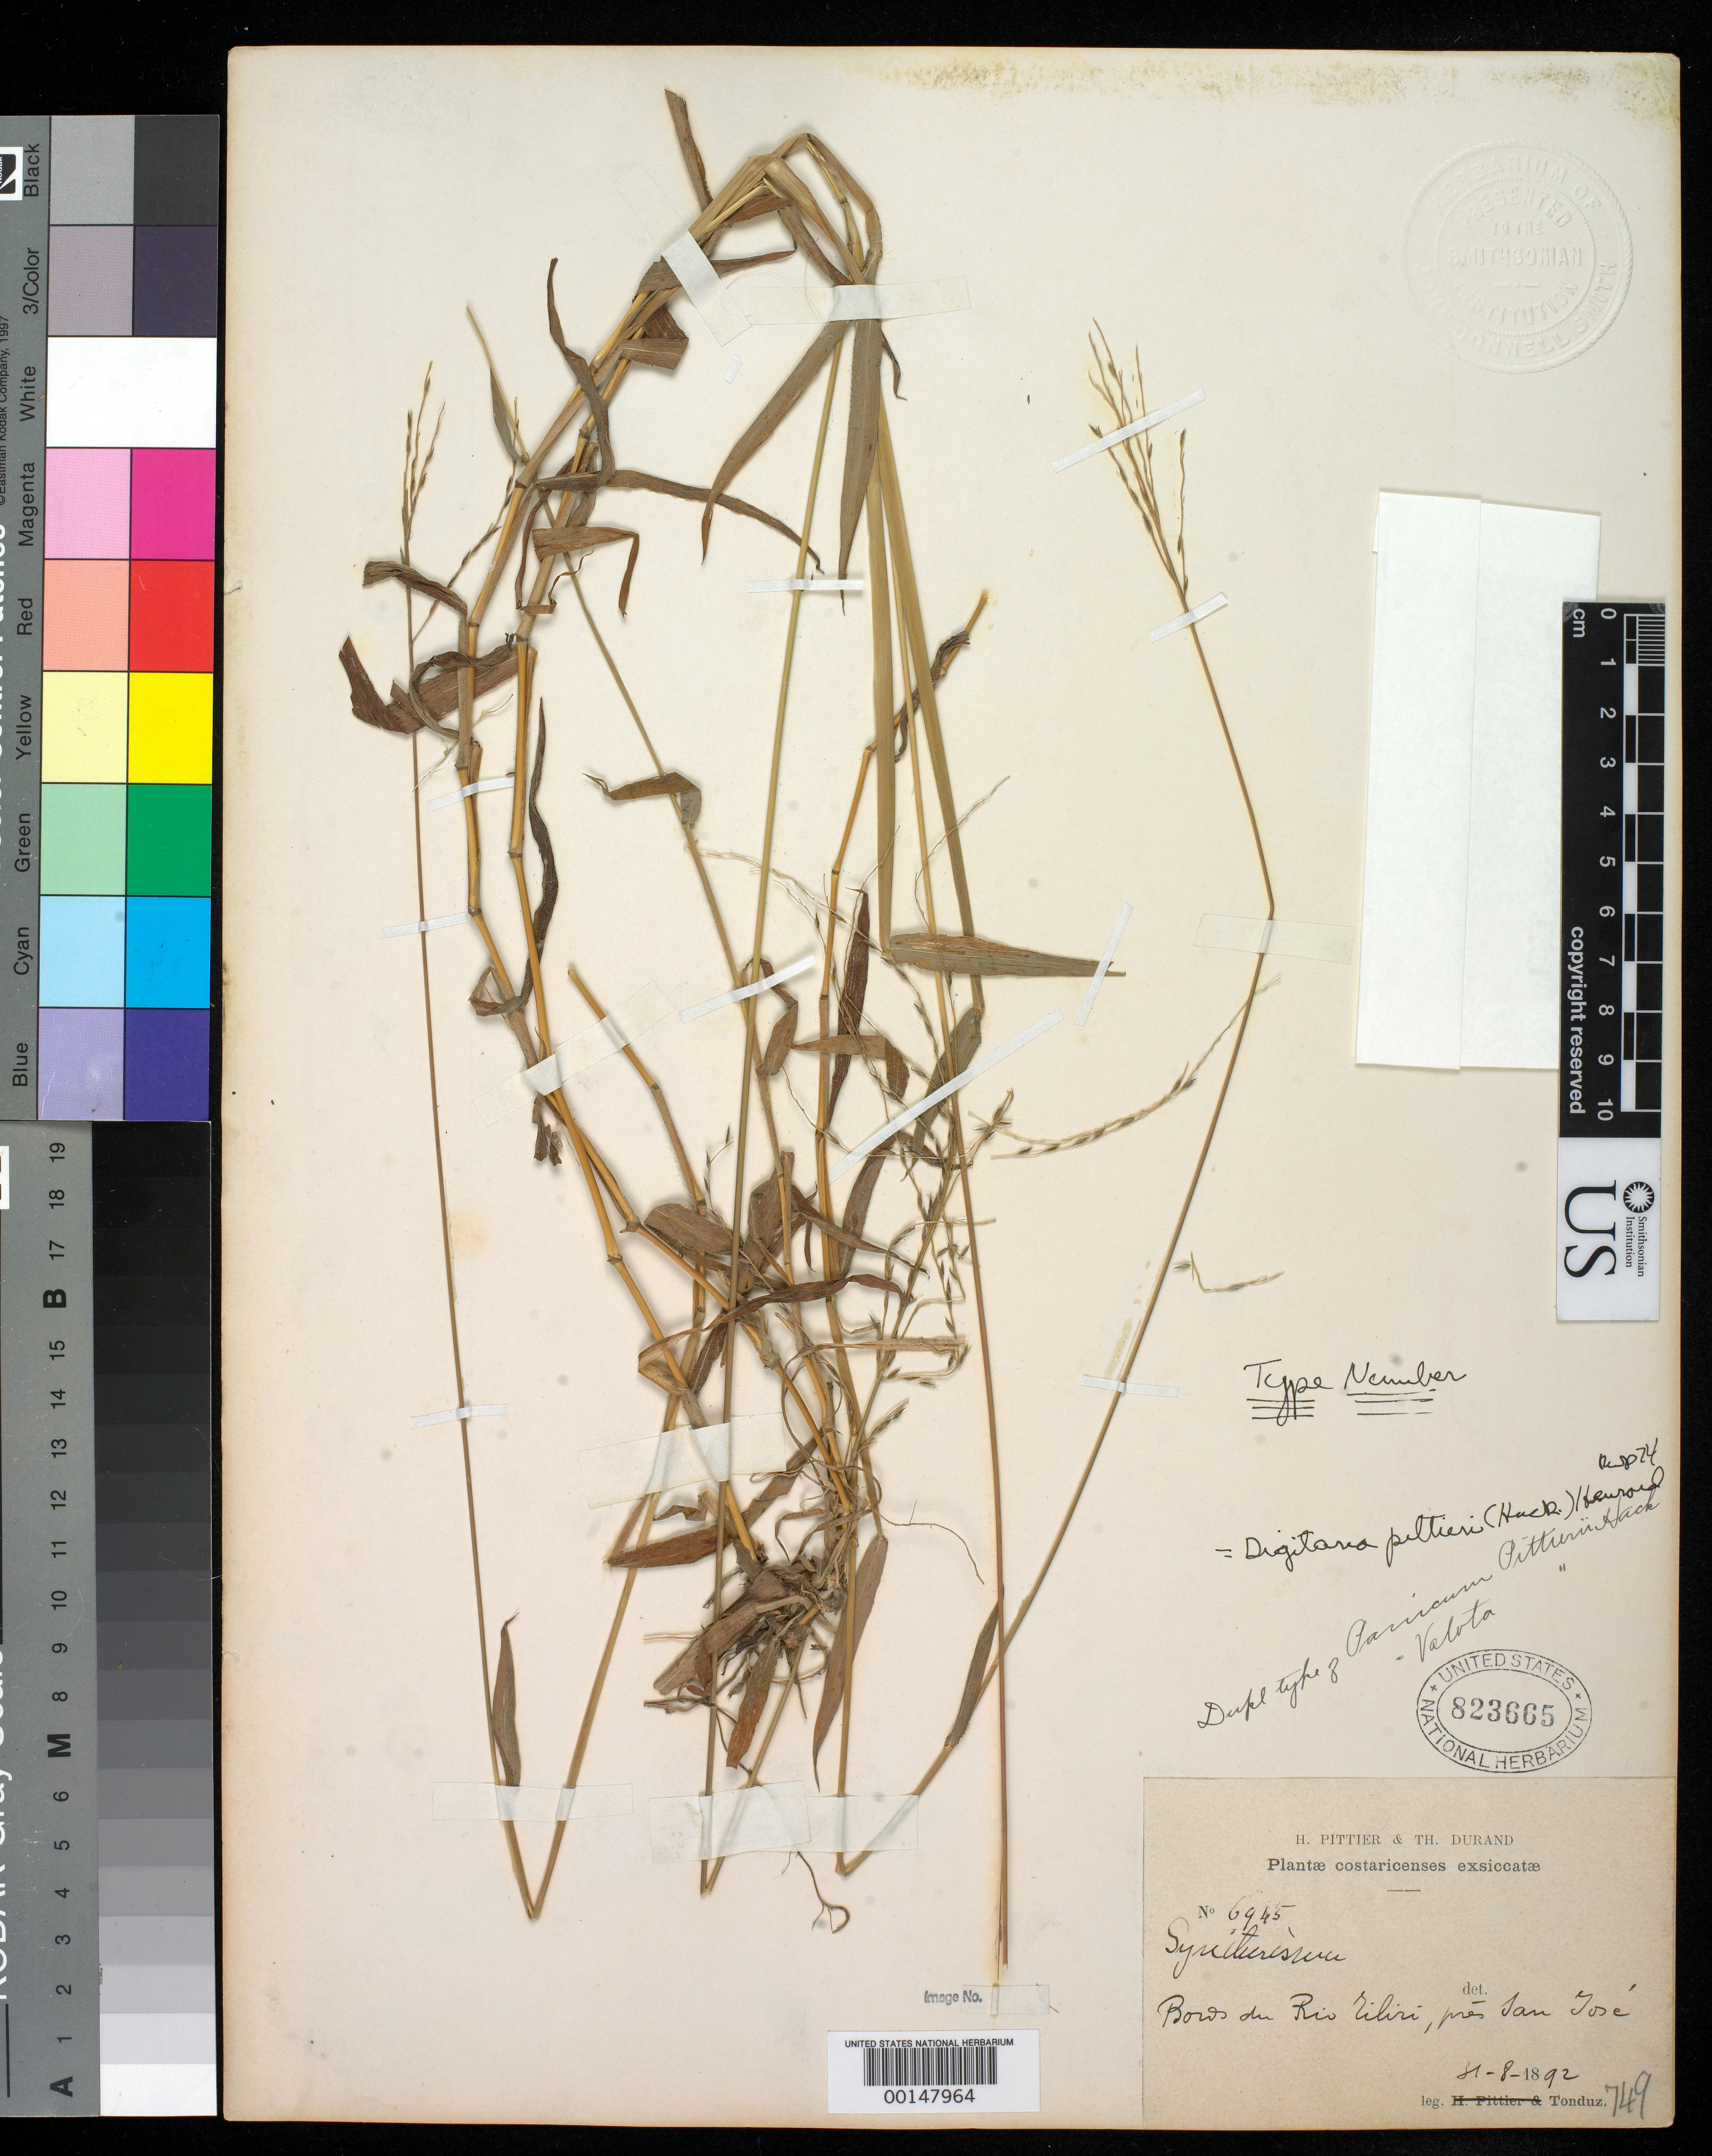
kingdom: Plantae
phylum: Tracheophyta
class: Liliopsida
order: Poales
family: Poaceae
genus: Panicum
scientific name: Panicum pittieri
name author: Hack.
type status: Isotype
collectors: A. Tonduz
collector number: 6945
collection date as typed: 31 Aug 1892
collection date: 1892-08-31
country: Costa Rica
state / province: San José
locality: Rio Tiliri near San Jose.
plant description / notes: Protologue, "Costarica: in ripa rivi Rio tirili prope San José leg. Tonduz: Pittier distribuit sub nro. 6945"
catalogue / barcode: US 823665